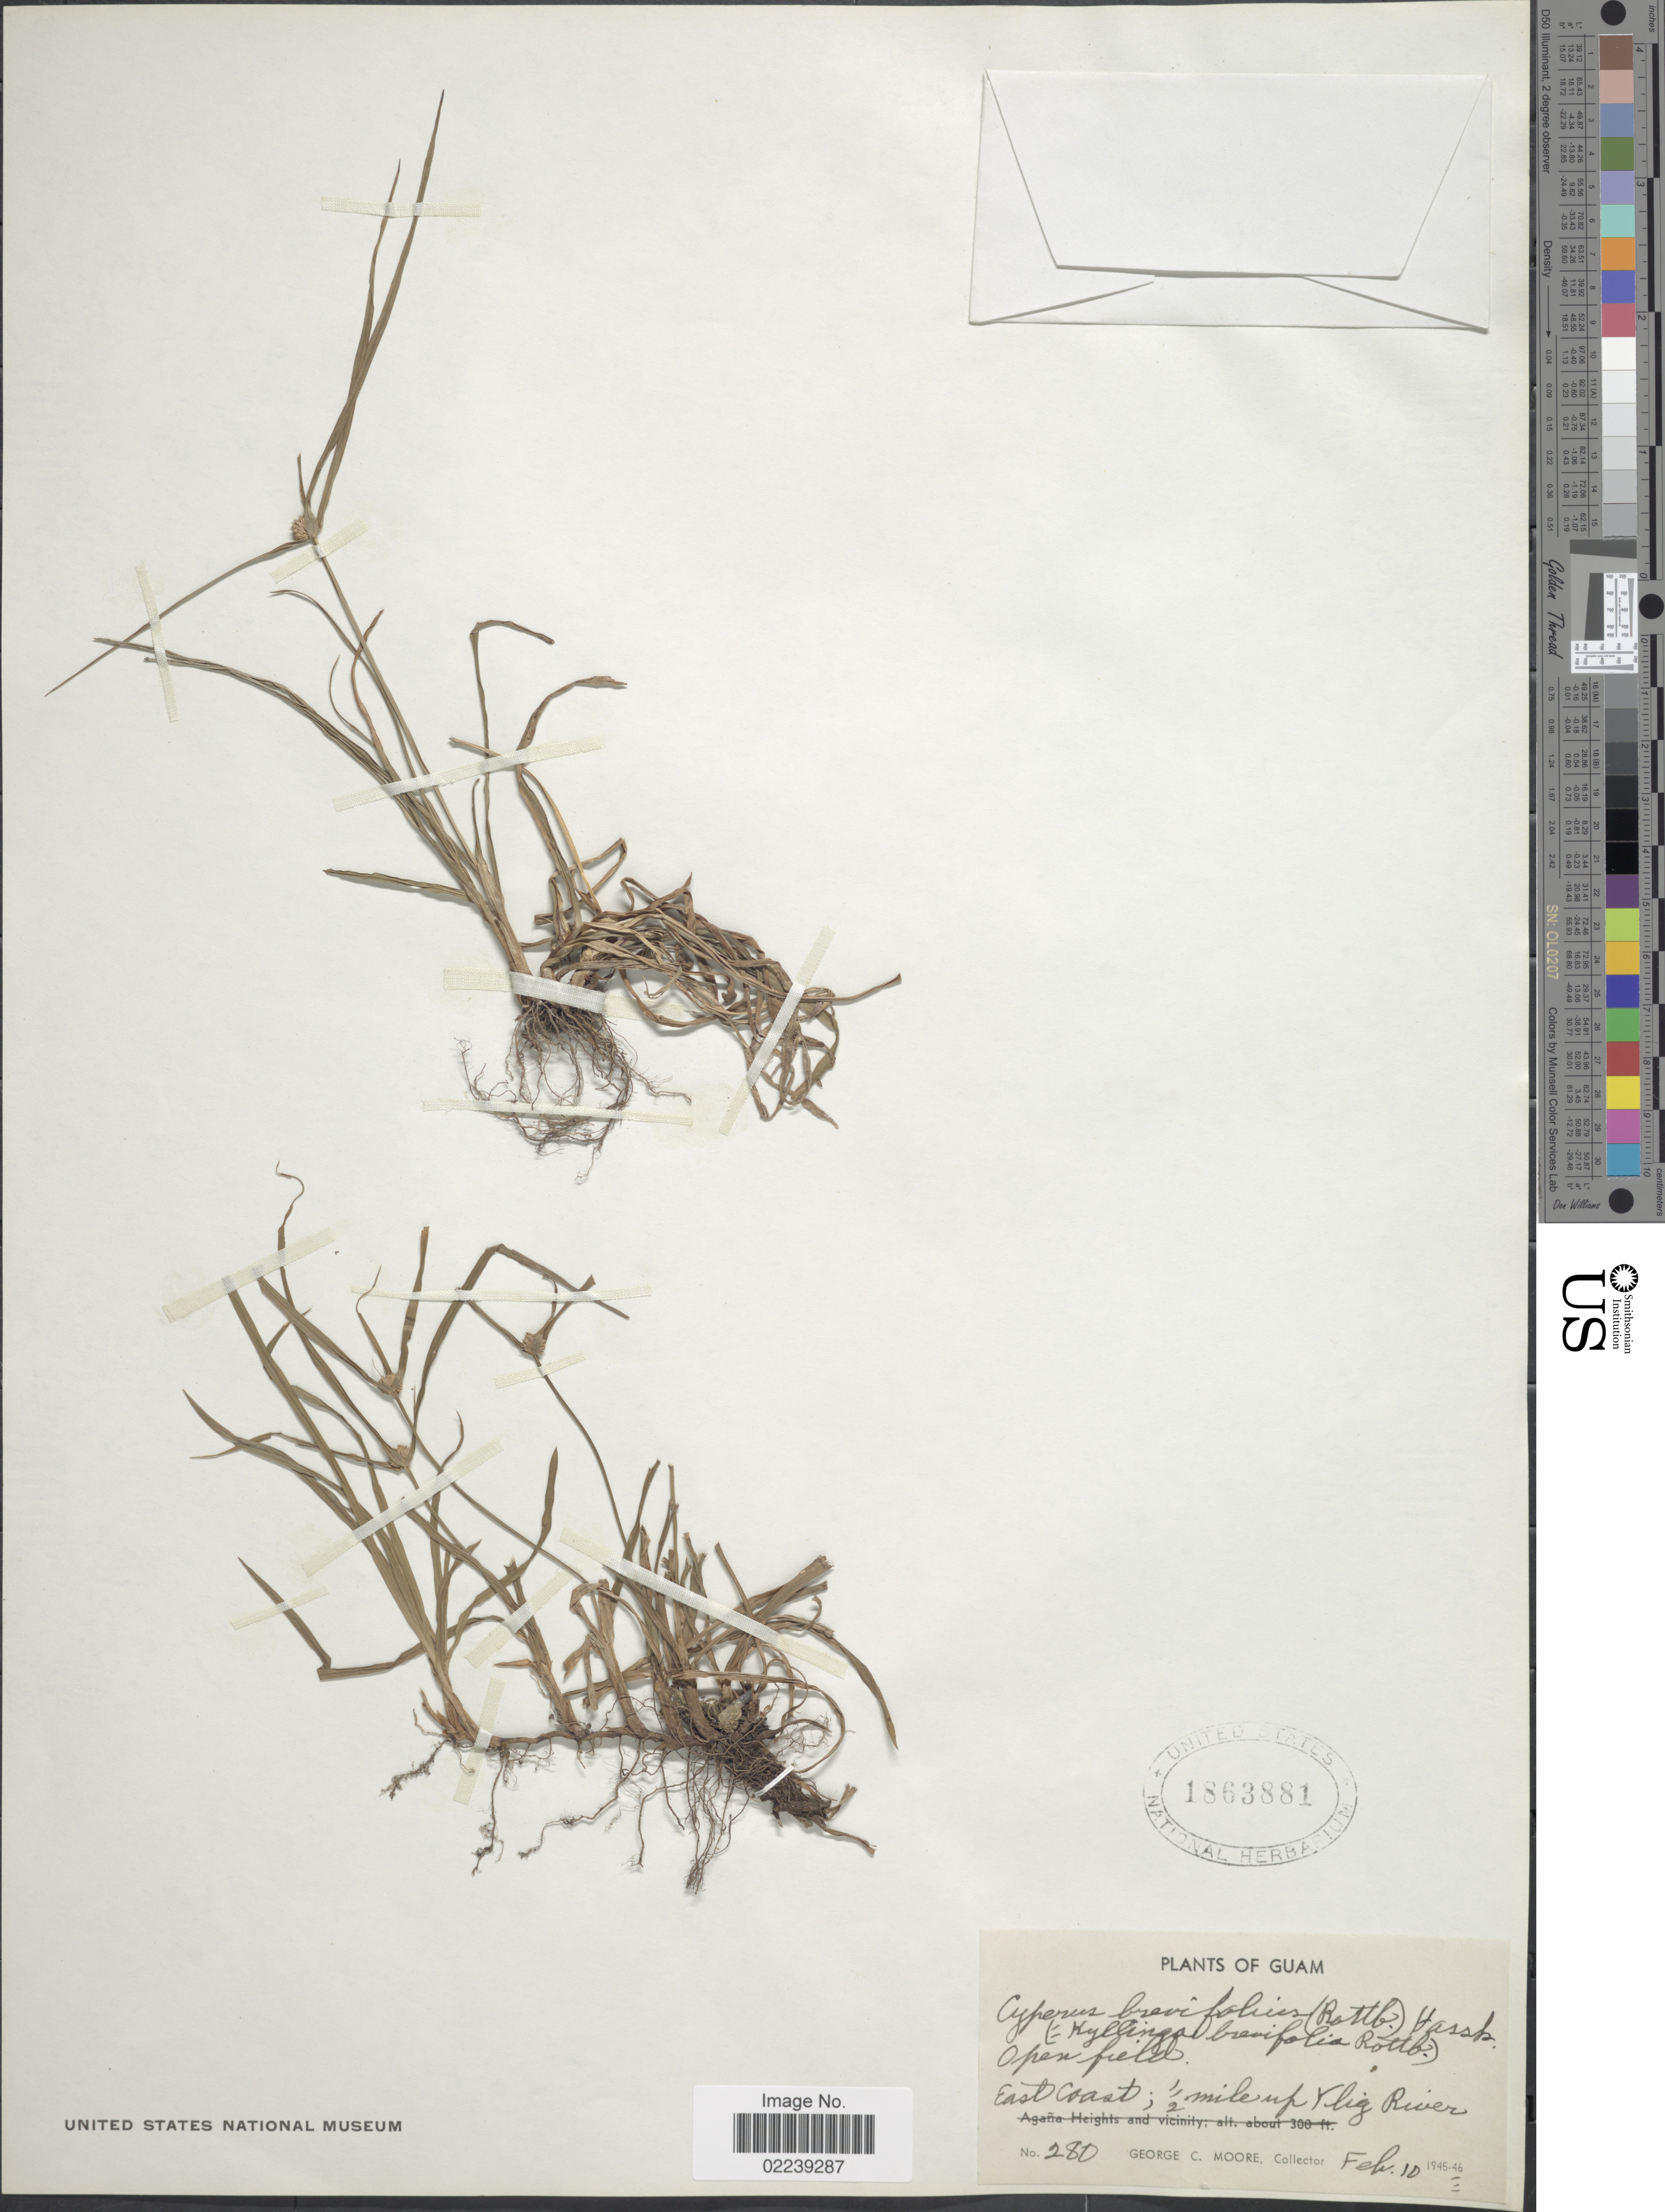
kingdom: Plantae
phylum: Tracheophyta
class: Liliopsida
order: Poales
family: Cyperaceae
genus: Cyperus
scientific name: Cyperus mindorensis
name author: (Steud.) Huygh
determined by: Strong, M. T., (US), Smithsonian Institution - National Museum of Natural History (UNITED STATES)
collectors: G. C. Moore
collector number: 280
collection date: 1946-02-10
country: Guam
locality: East Coast; ½ mile up Ylig River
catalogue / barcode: US 1863881